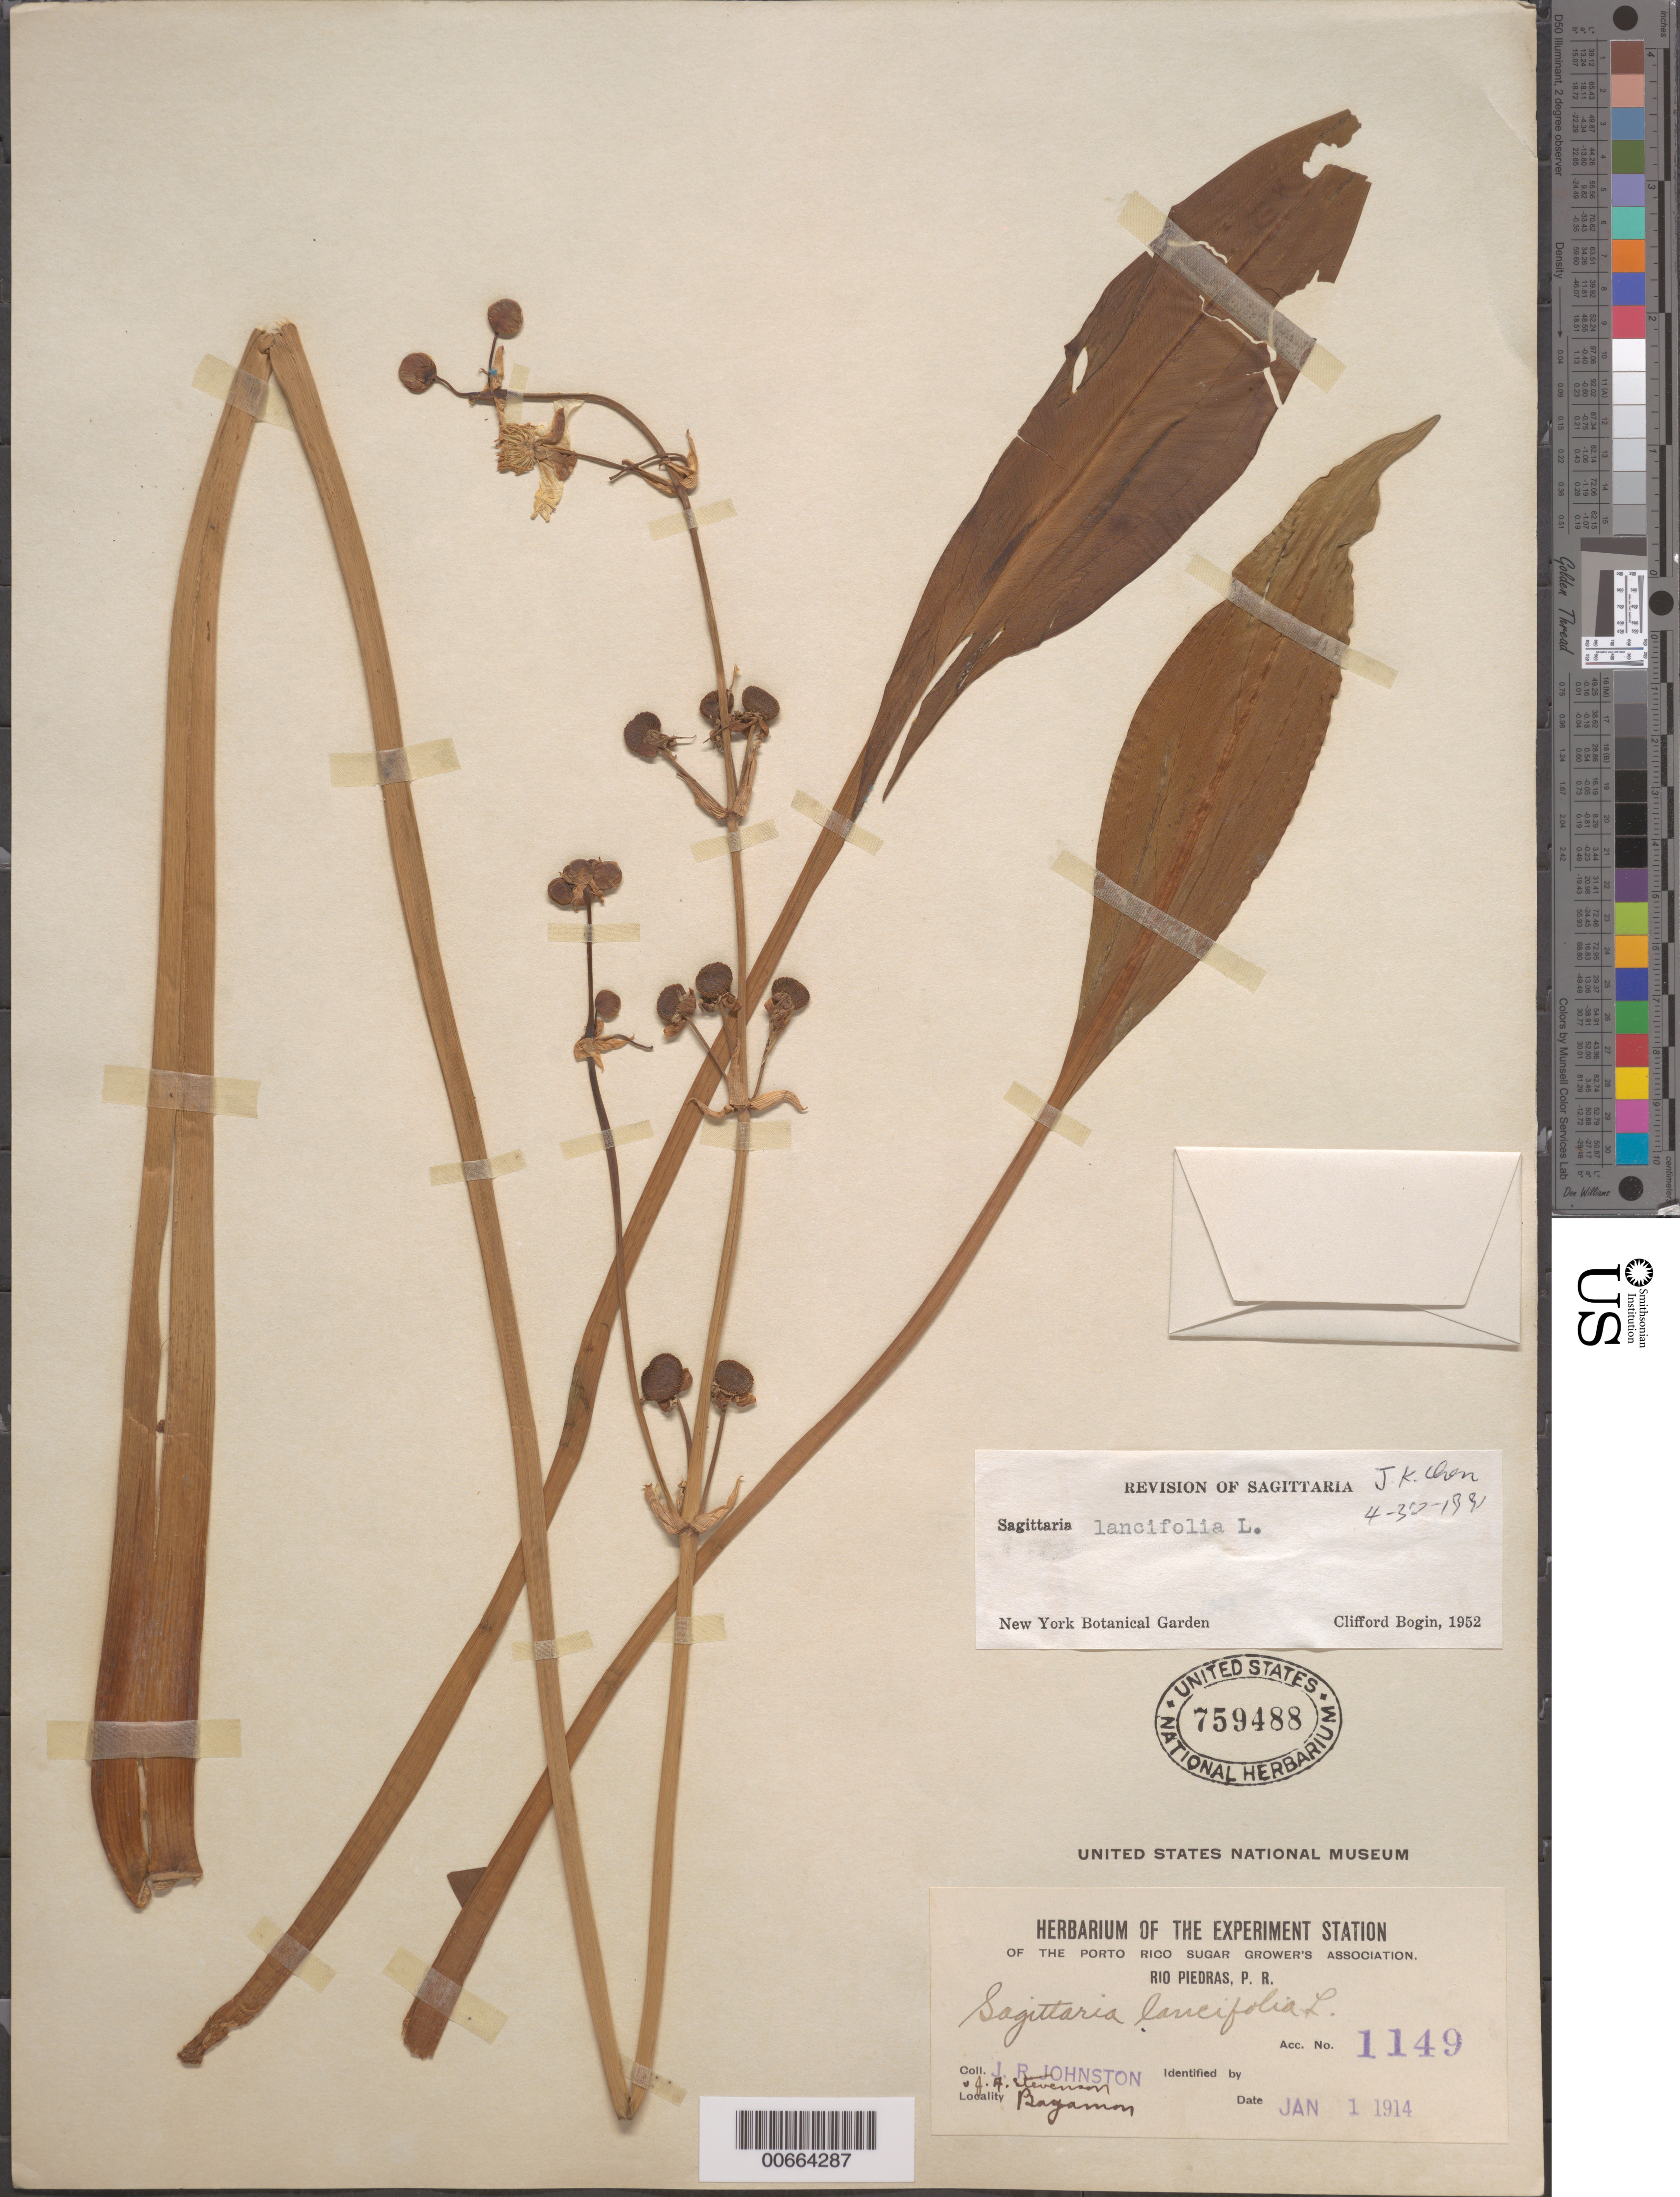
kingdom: Plantae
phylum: Tracheophyta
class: Liliopsida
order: Alismatales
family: Alismataceae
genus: Sagittaria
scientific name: Sagittaria lancifolia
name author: L.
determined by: Chen, J. K.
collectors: J. Johnston & J. A. Stevenson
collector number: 1149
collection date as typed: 01 Jan 1914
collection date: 1914-01-01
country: Puerto Rico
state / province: Bayamón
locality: Bayamon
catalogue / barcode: US 759488